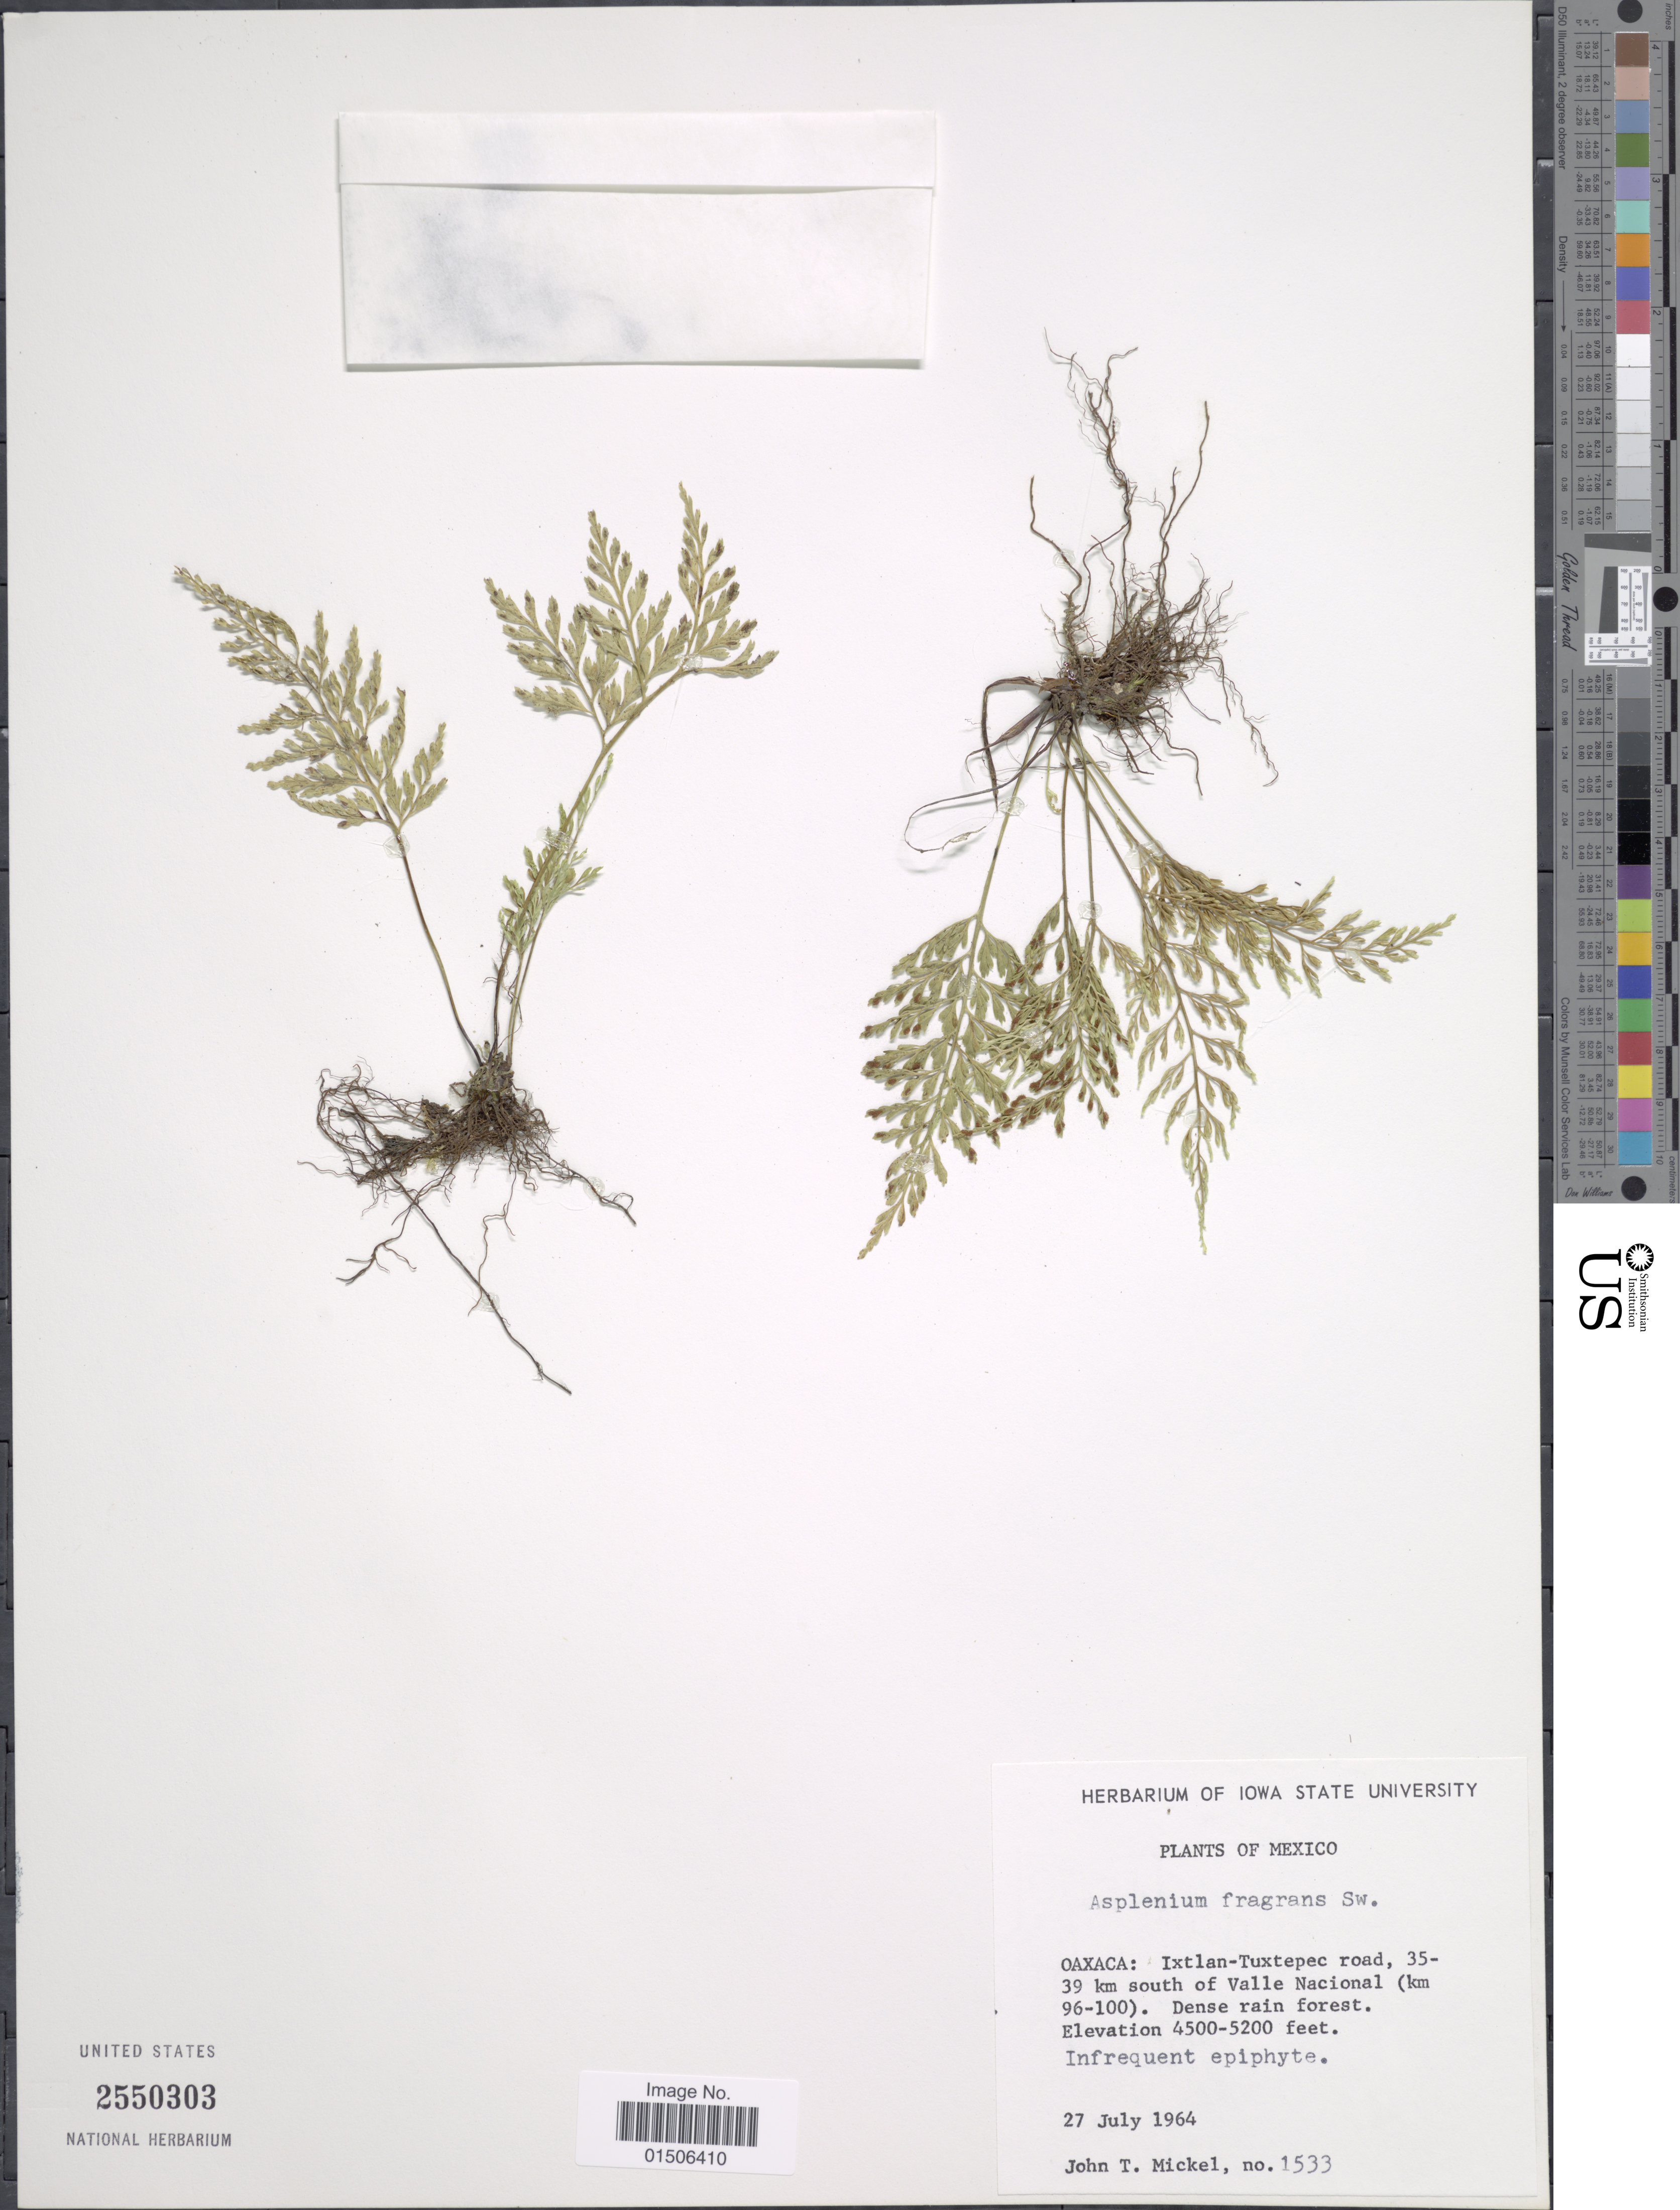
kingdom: Plantae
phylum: Tracheophyta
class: Polypodiopsida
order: Polypodiales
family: Aspleniaceae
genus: Asplenium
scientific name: Asplenium fragrans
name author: Sw.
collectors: J. T. Mickel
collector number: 1533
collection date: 1964-07-27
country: Mexico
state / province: Oaxaca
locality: Ixtlan-Tuxtepec road, 35-39 km south of Valle Nacional (km 96-100)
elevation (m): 1372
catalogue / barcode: US 2550303